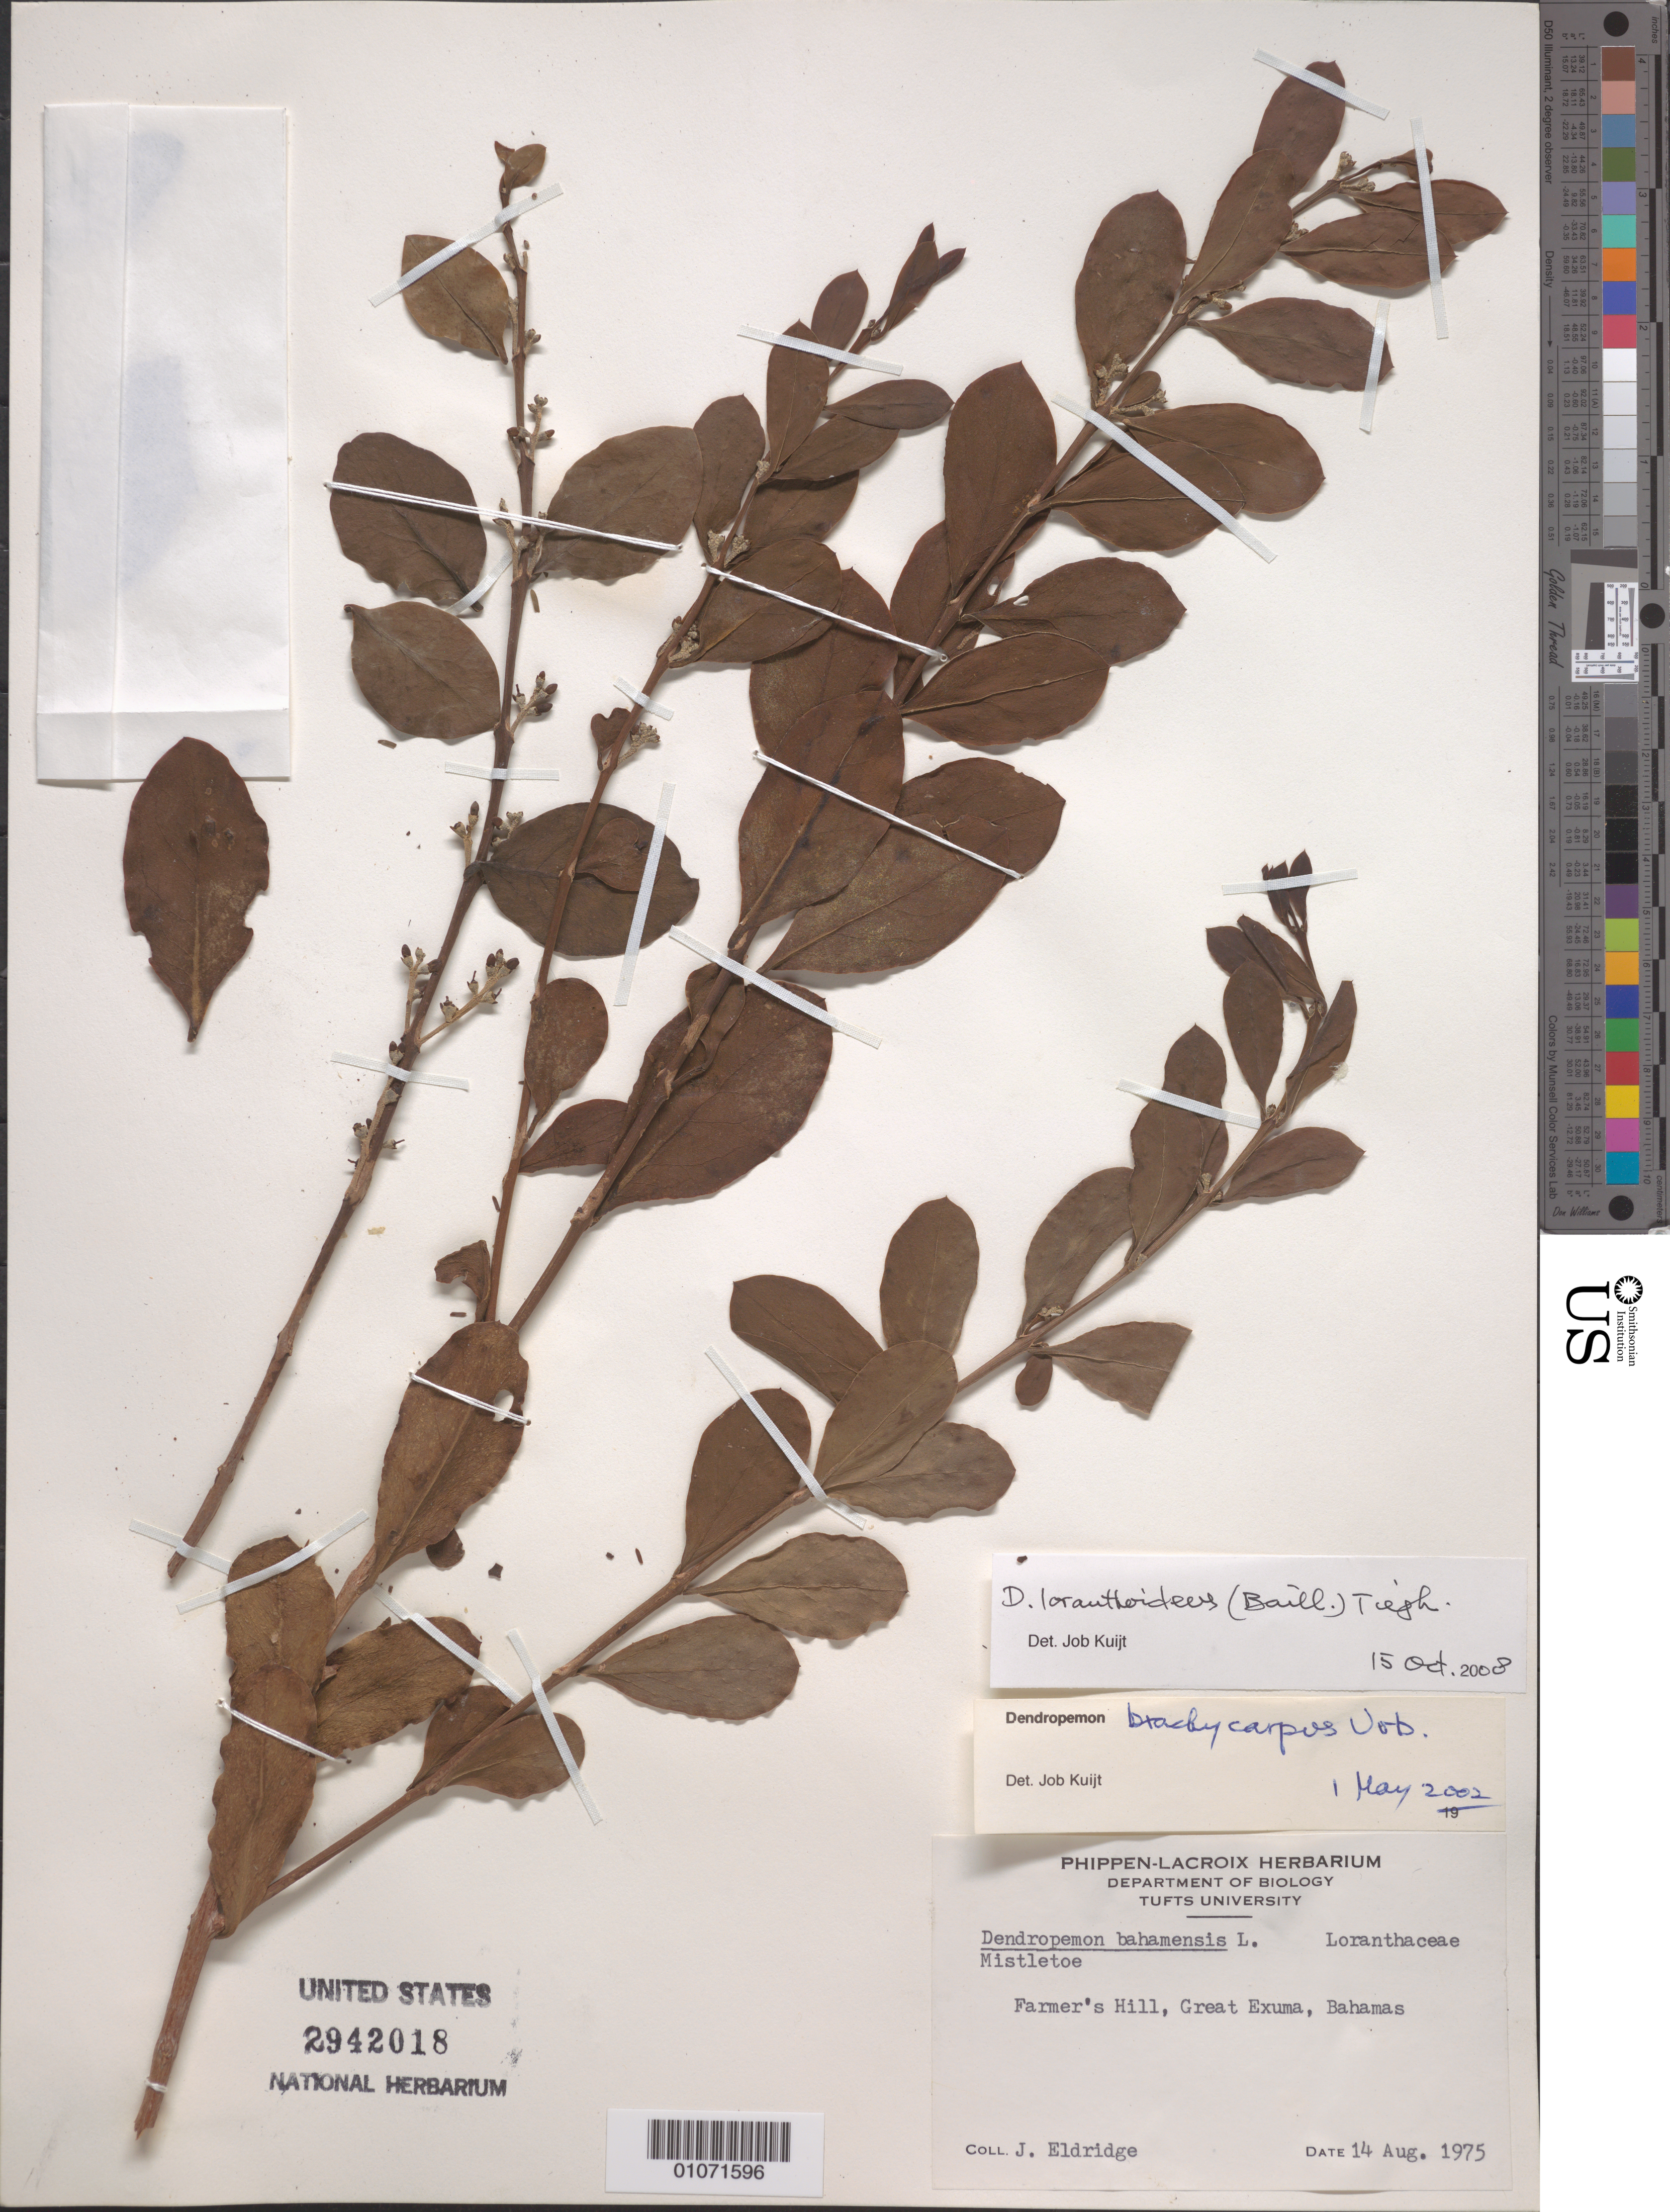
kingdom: Plantae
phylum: Tracheophyta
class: Magnoliopsida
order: Santalales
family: Loranthaceae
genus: Dendropemon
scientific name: Dendropemon loranthoideus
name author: (Baill.) Tiegh.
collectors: J. Eldridge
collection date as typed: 14 Aug 1975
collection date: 1975-08-14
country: Bahamas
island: Great Exuma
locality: Farmer's Hill.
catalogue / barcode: US 2942018